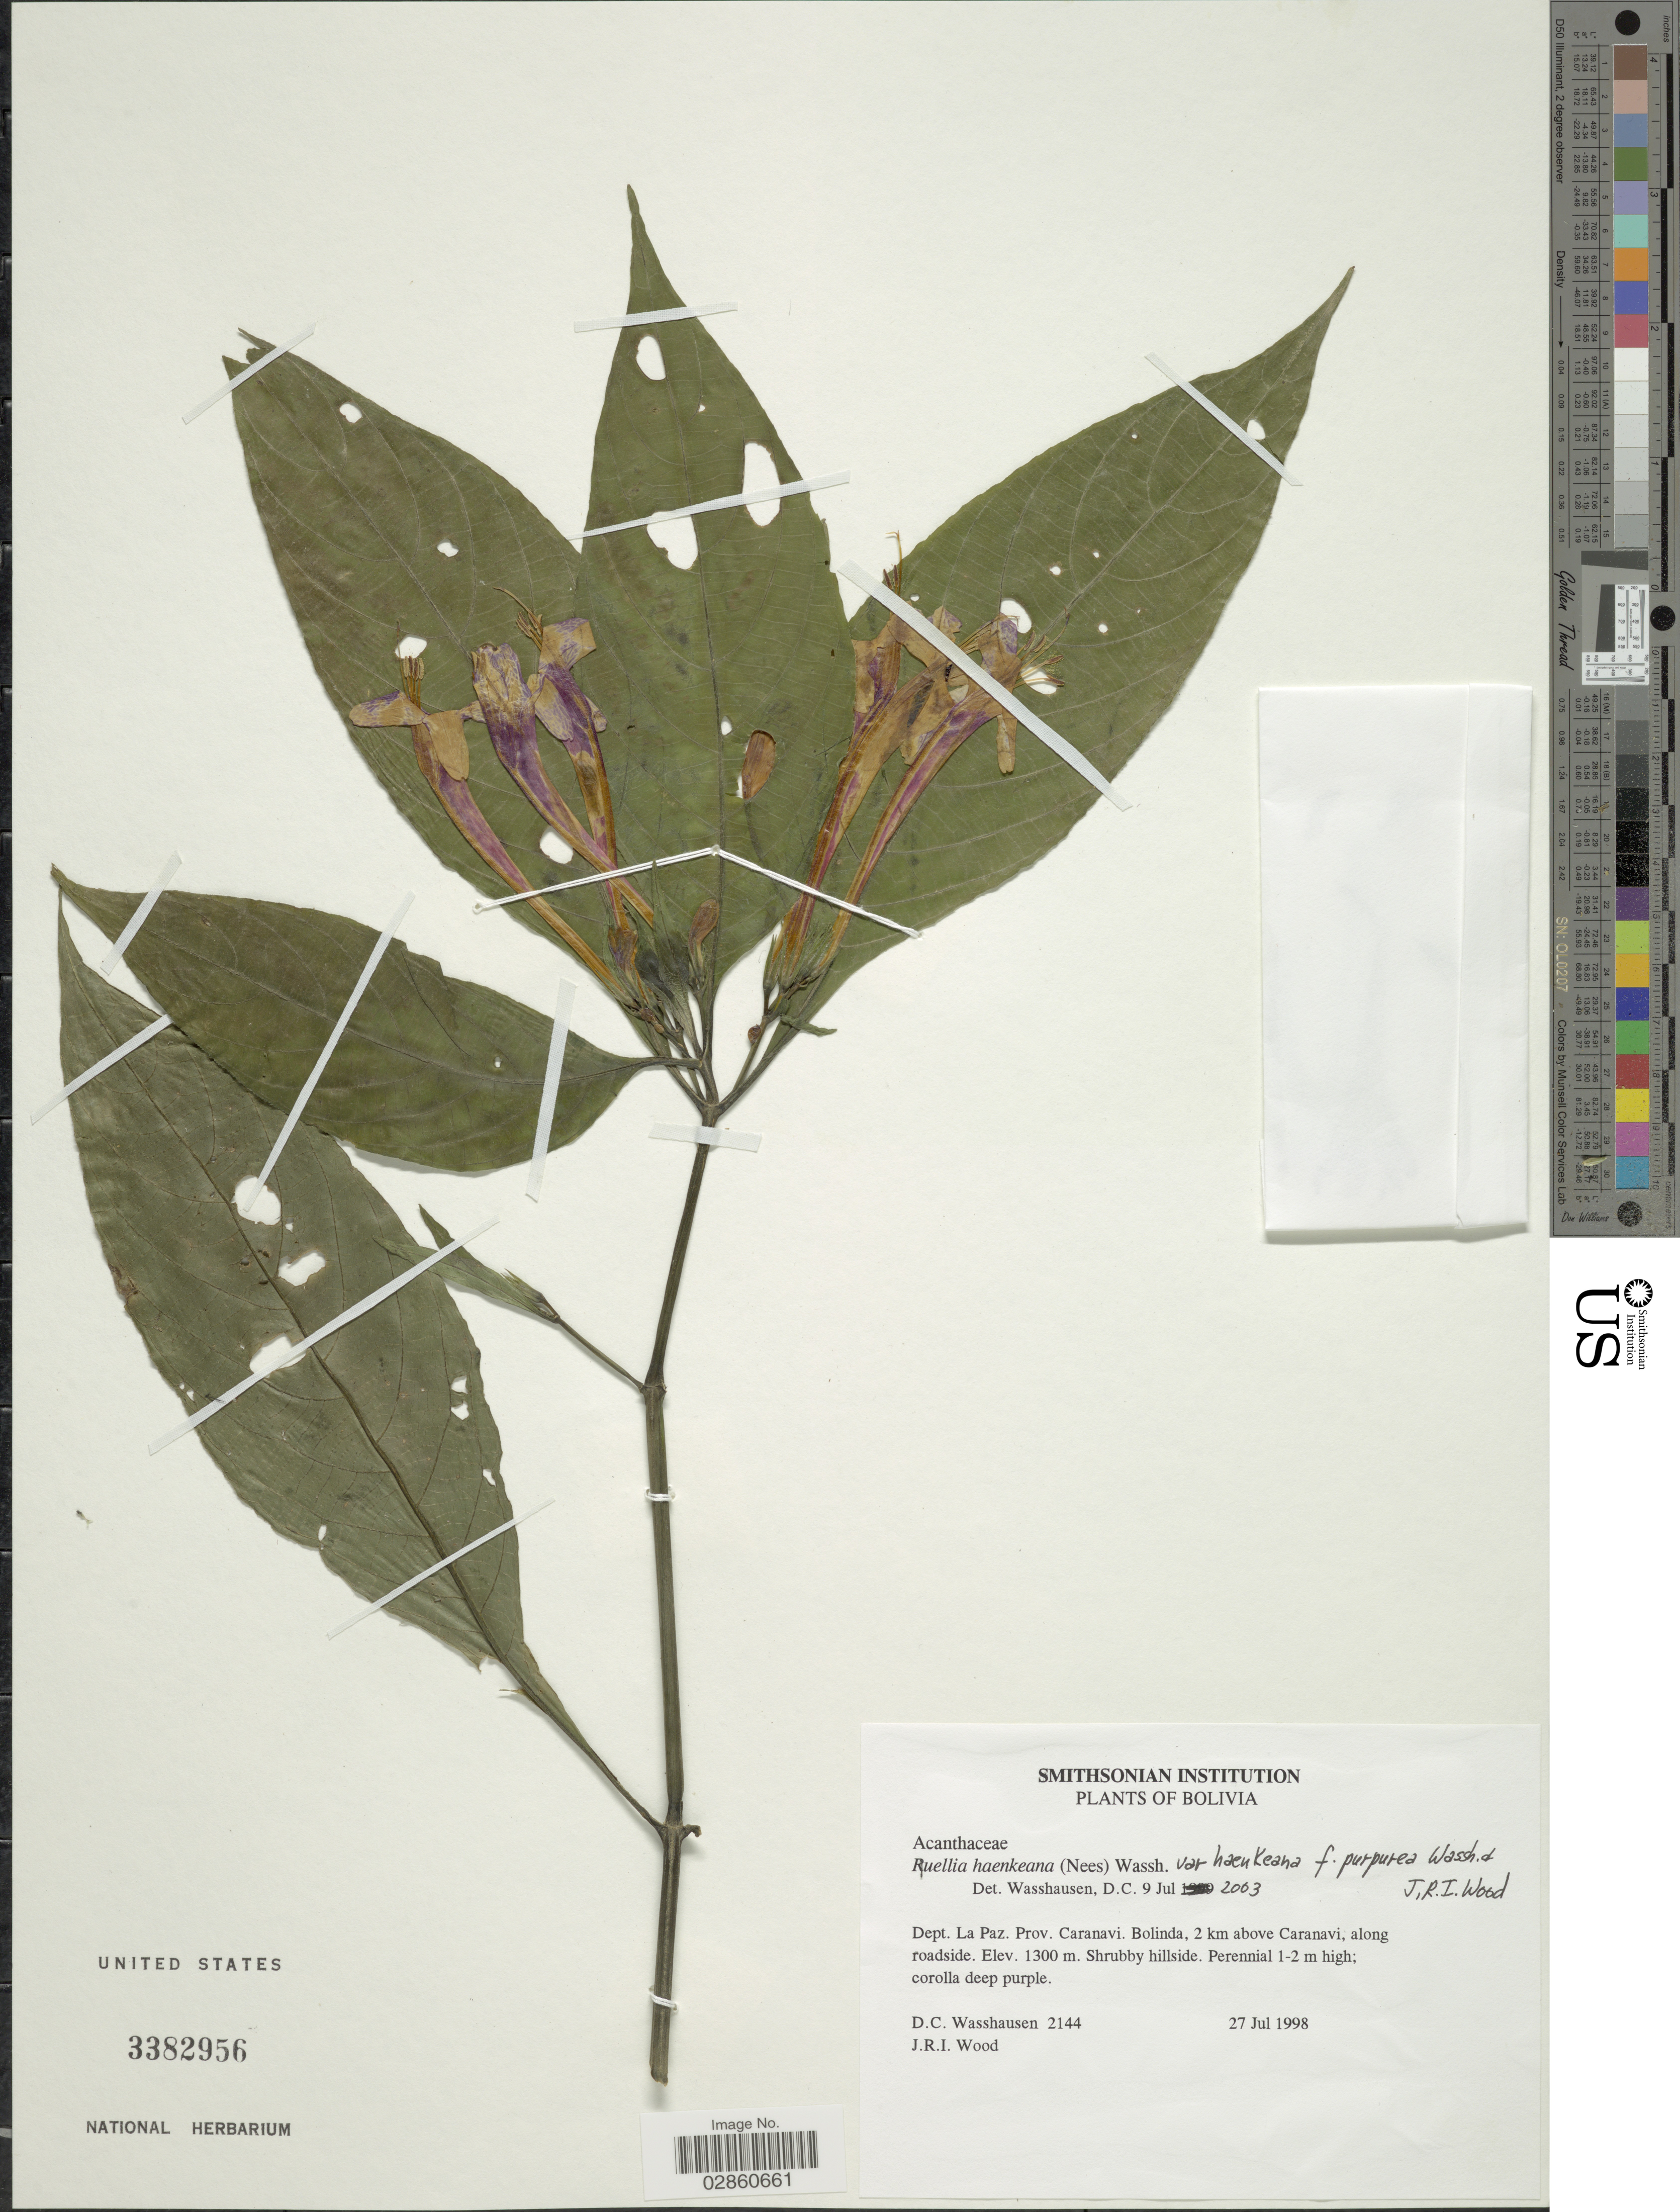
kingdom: Plantae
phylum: Tracheophyta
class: Magnoliopsida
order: Lamiales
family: Acanthaceae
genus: Ruellia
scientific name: Ruellia haenkeana f. purpurea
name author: Wassh. & J.R.I. Wood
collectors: D. C. Wasshausen & J. R. I. Wood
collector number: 2144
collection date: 1998-07-27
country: Bolivia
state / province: La Paz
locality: Dept. La Paz. Prov. Caranavi. Bolinda, 2 km above Caranavi, along roadside.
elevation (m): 1300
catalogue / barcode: US 3382956